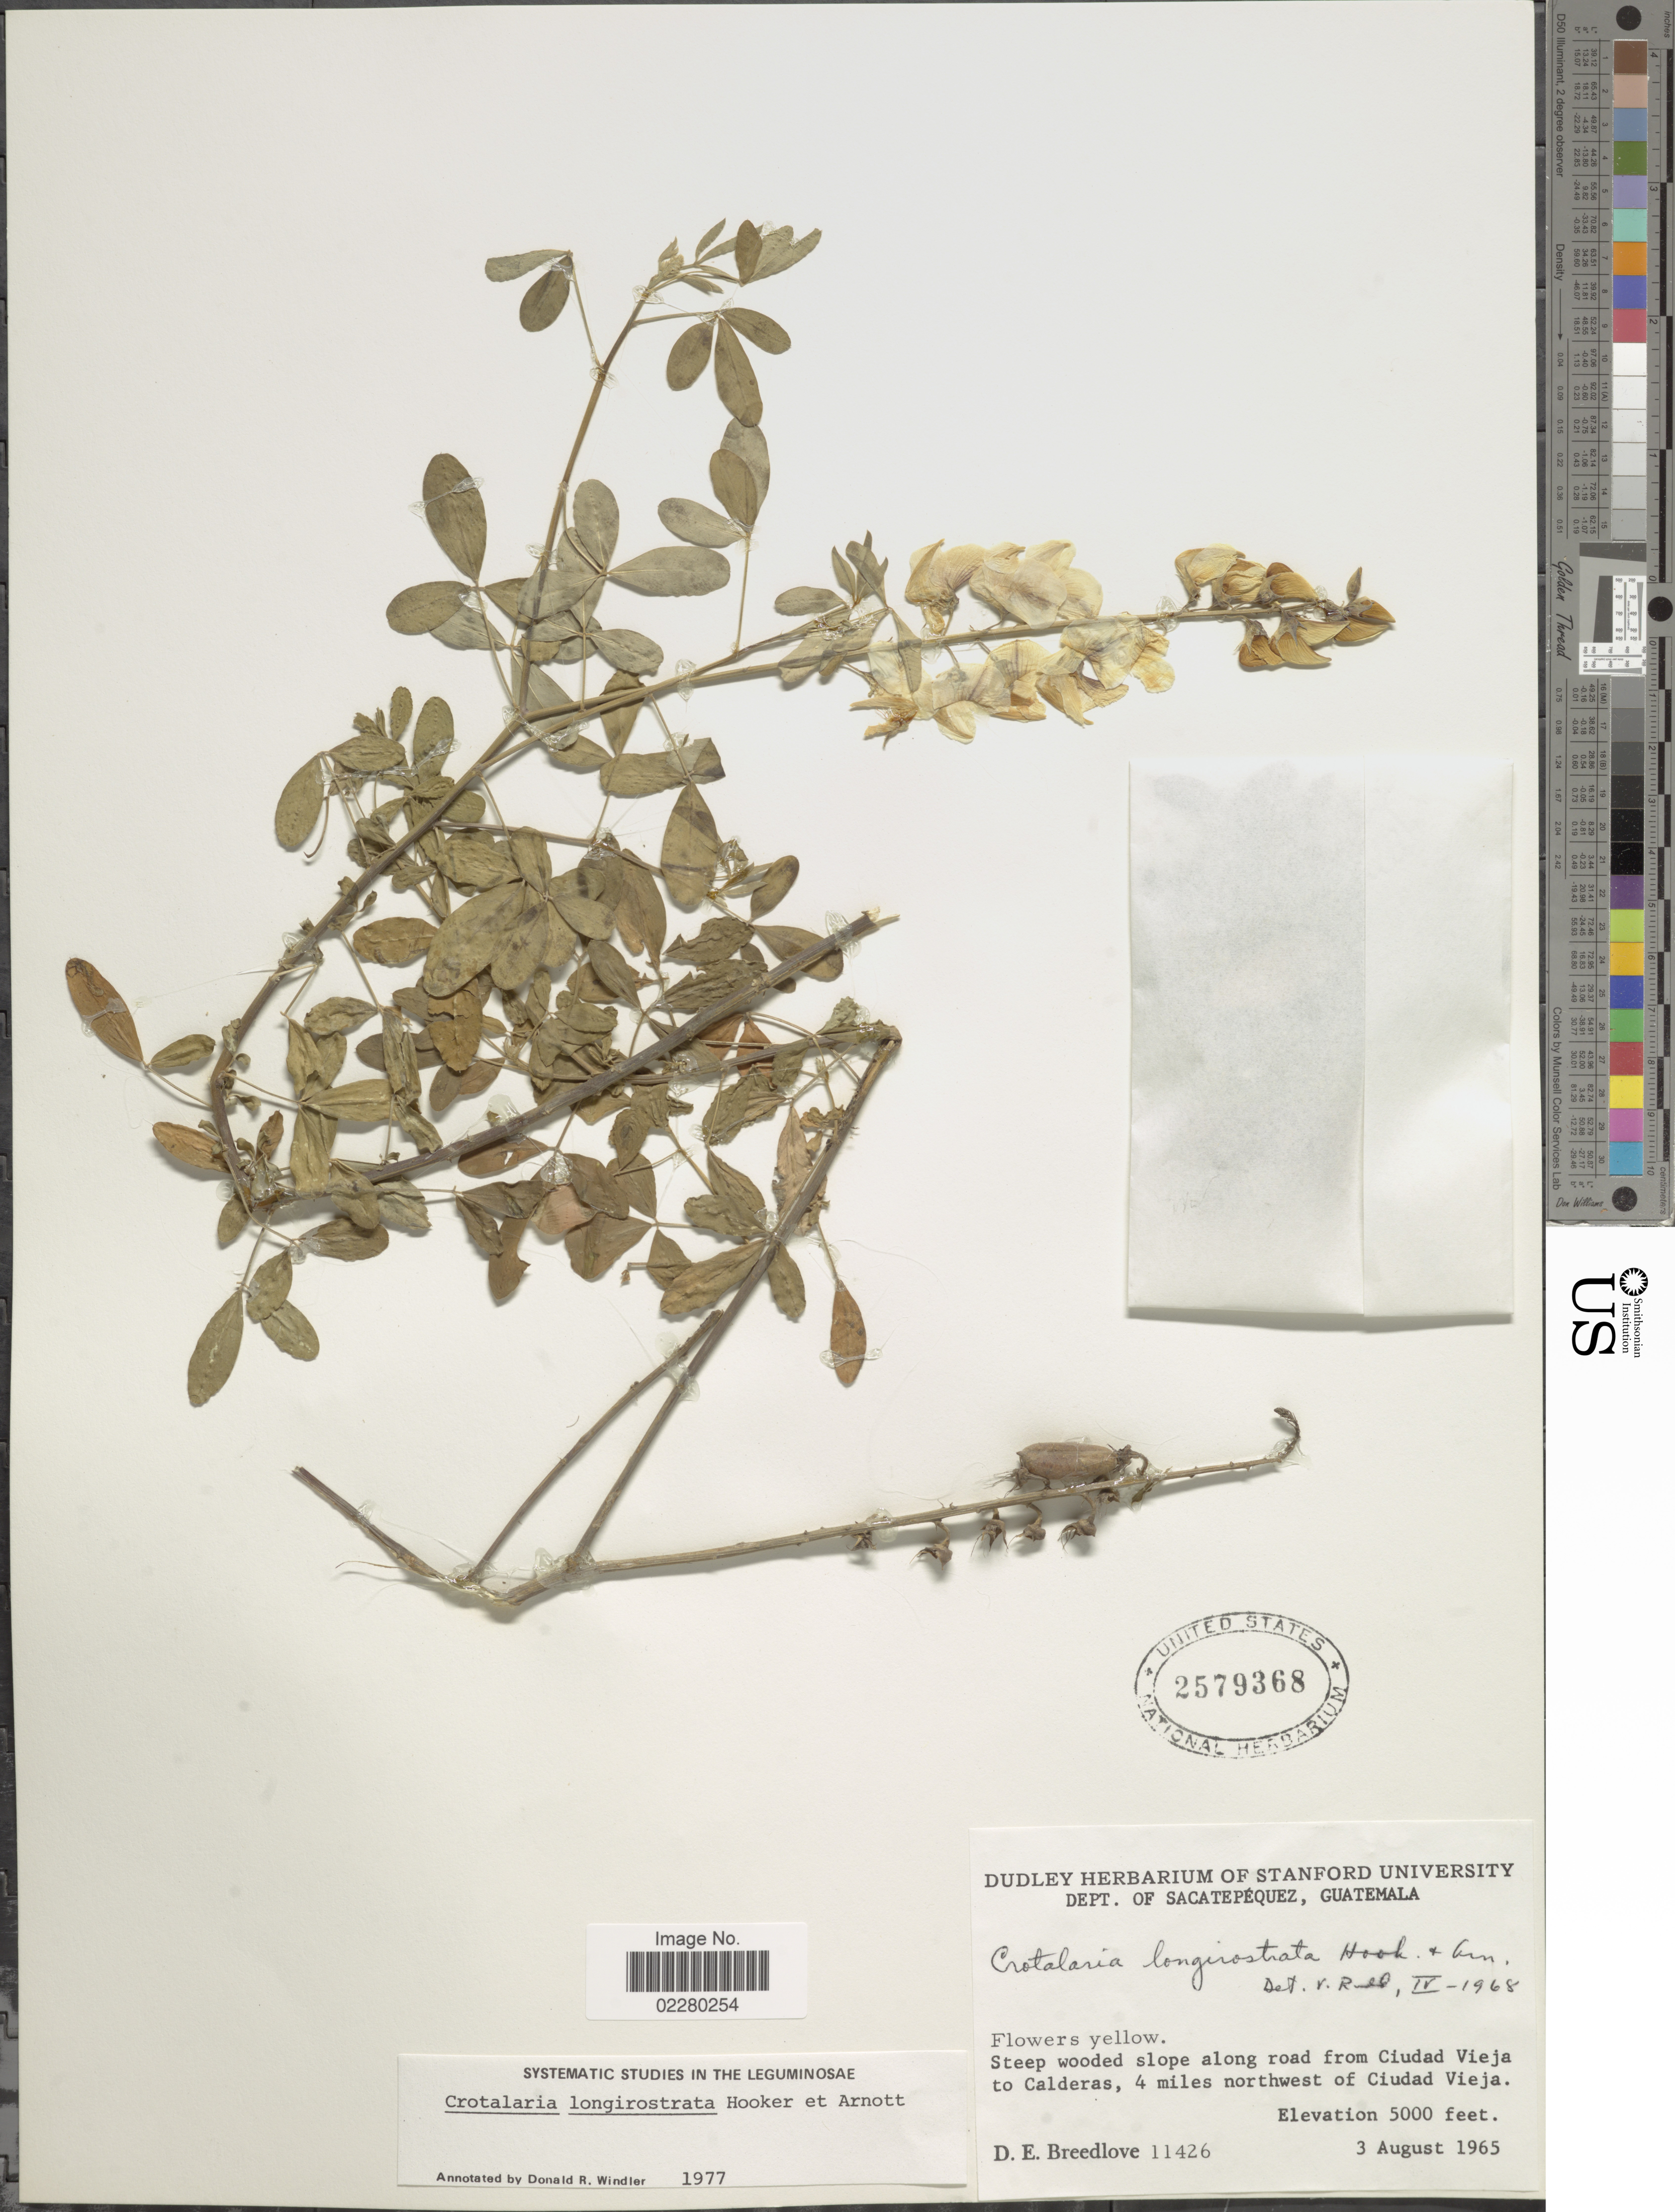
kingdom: Plantae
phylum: Tracheophyta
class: Magnoliopsida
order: Fabales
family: Fabaceae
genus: Crotalaria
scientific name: Crotalaria longirostrata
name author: Hook. & Arn.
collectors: D. E. Breedlove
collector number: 11426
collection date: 1965-08-03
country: Guatemala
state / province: Sacatepéquez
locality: Dept. of Sacatepéquez, Guatemala. Steep wooded slope along road from Ciudad Vieja to Calderas, 4 miles northwest of Ciudad Vieja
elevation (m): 1524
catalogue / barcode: US 2579368